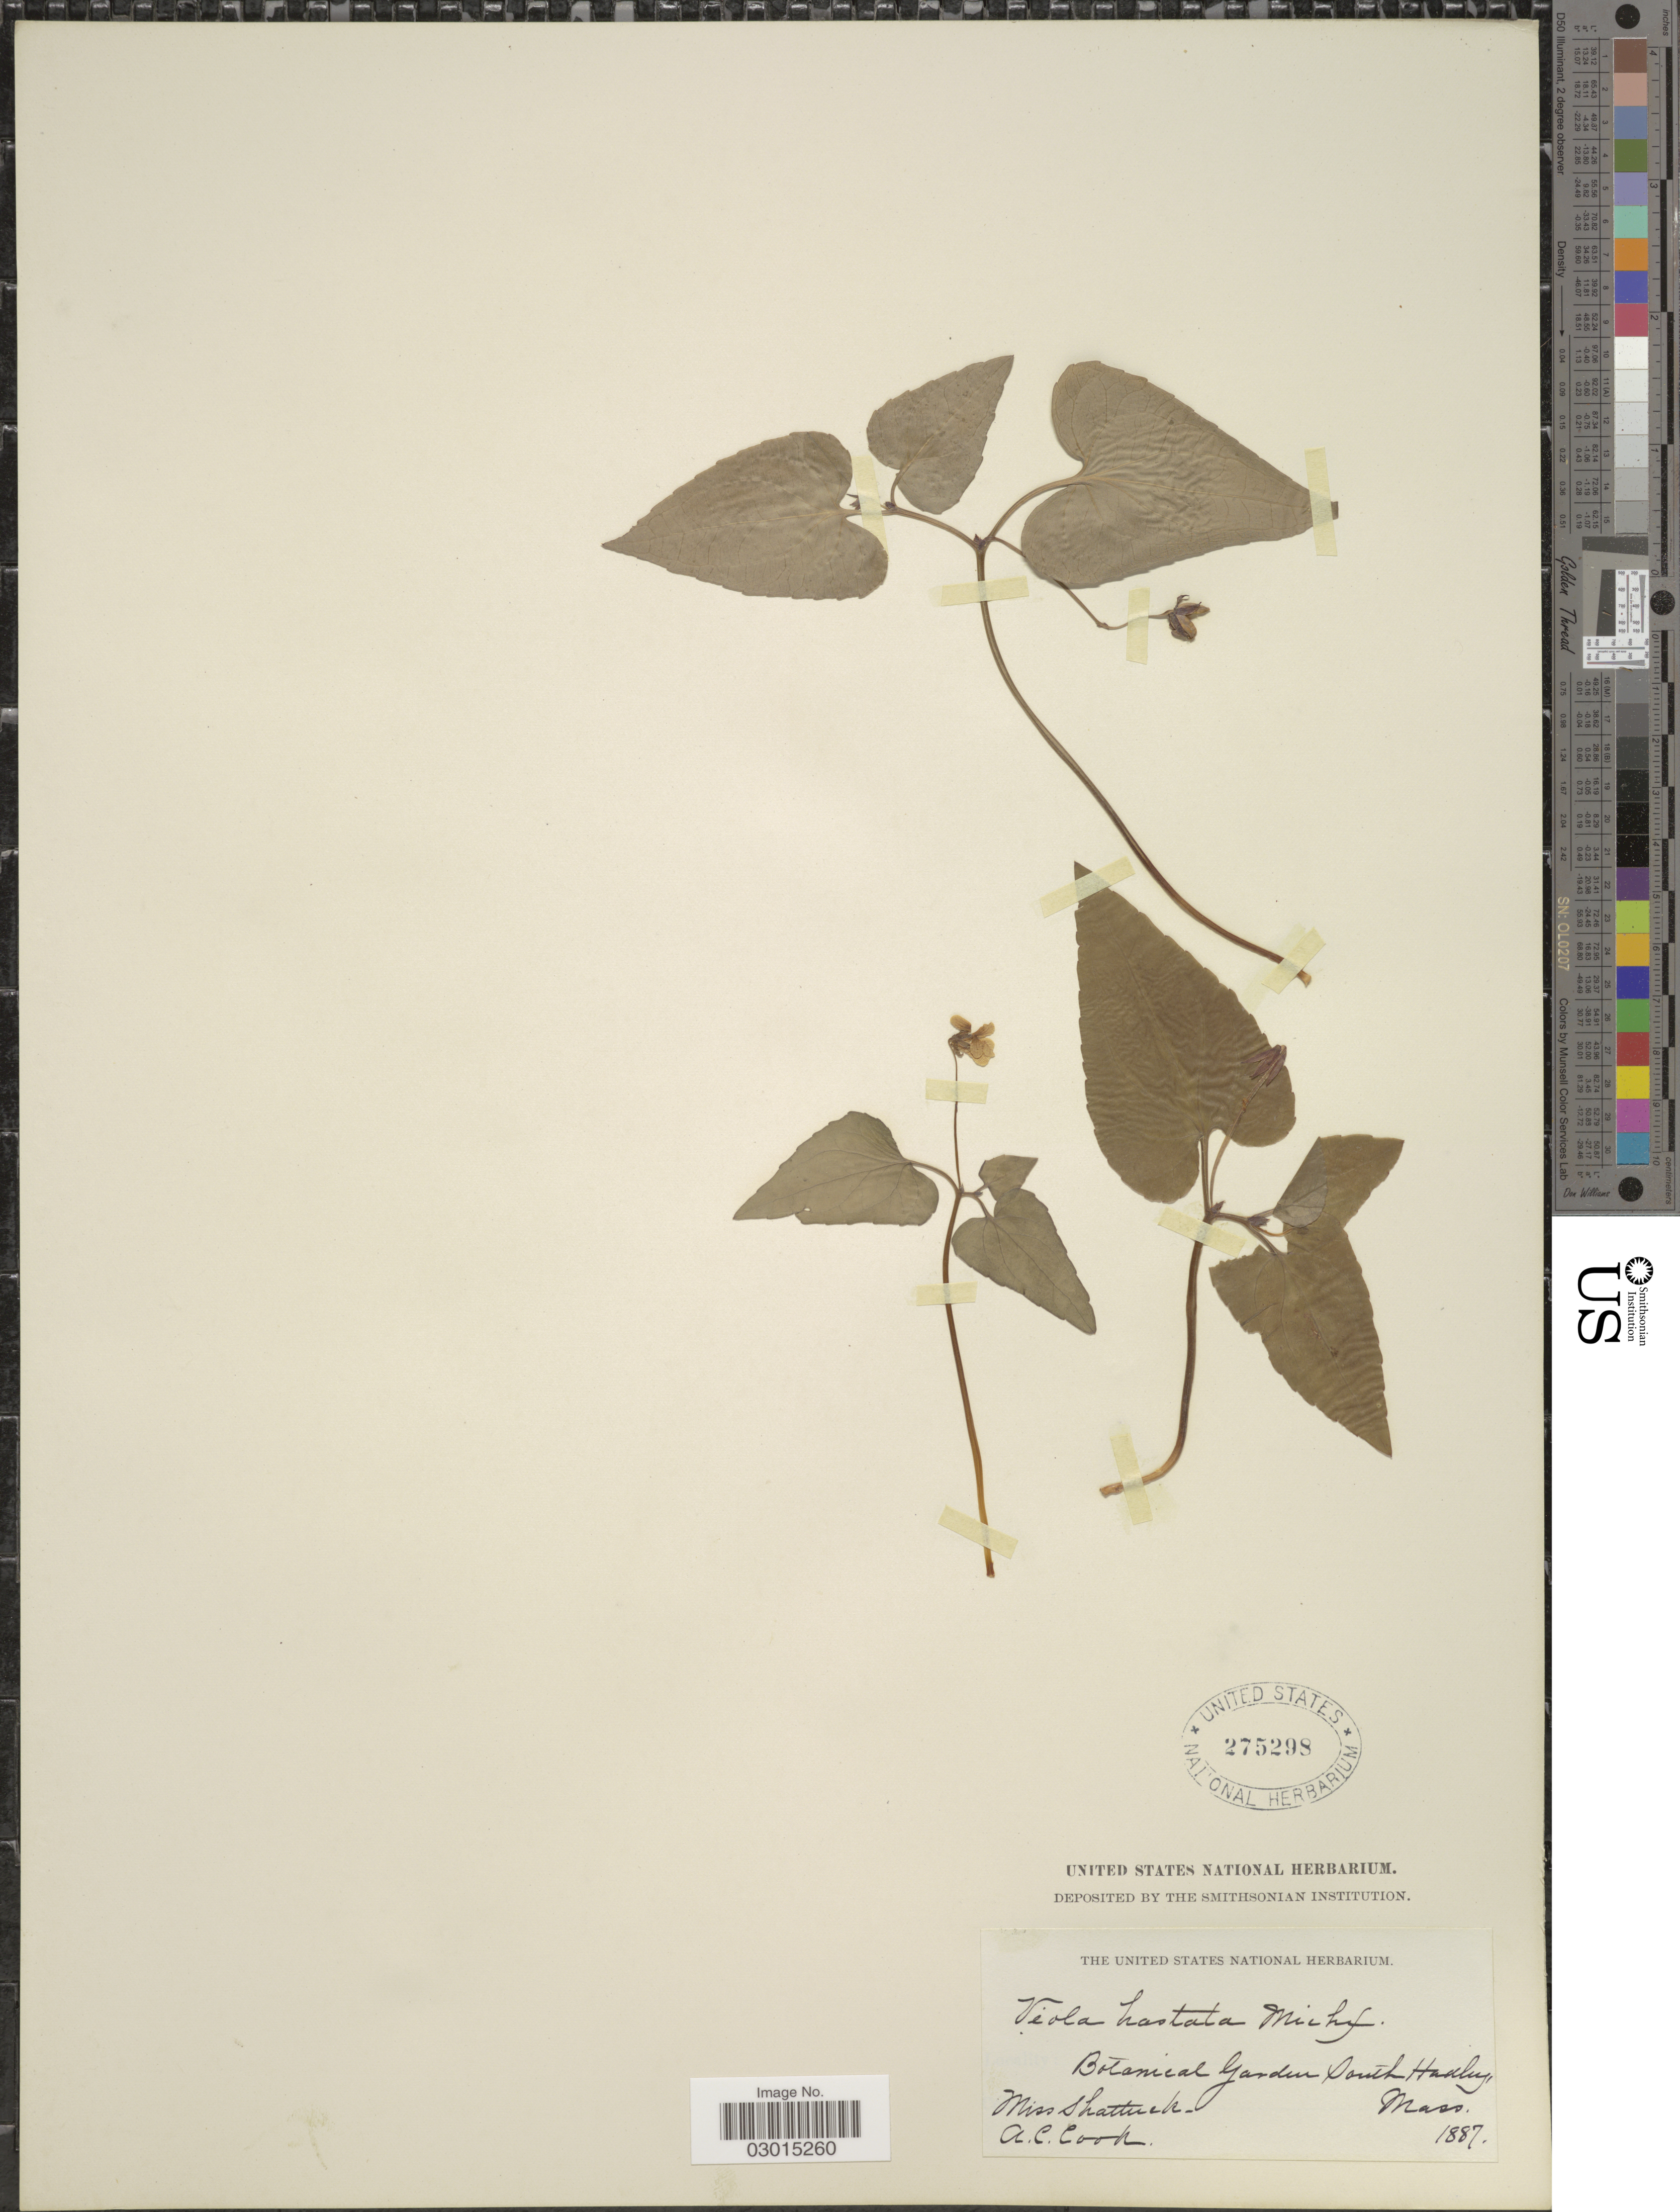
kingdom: Plantae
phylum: Tracheophyta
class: Magnoliopsida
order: Malpighiales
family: Violaceae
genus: Viola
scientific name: Viola hastata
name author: Michx.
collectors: Shattuck, -- & A. Cook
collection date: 1887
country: United States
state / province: Massachusetts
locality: Botanical Garden South Hadley, Mass.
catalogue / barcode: US 275298